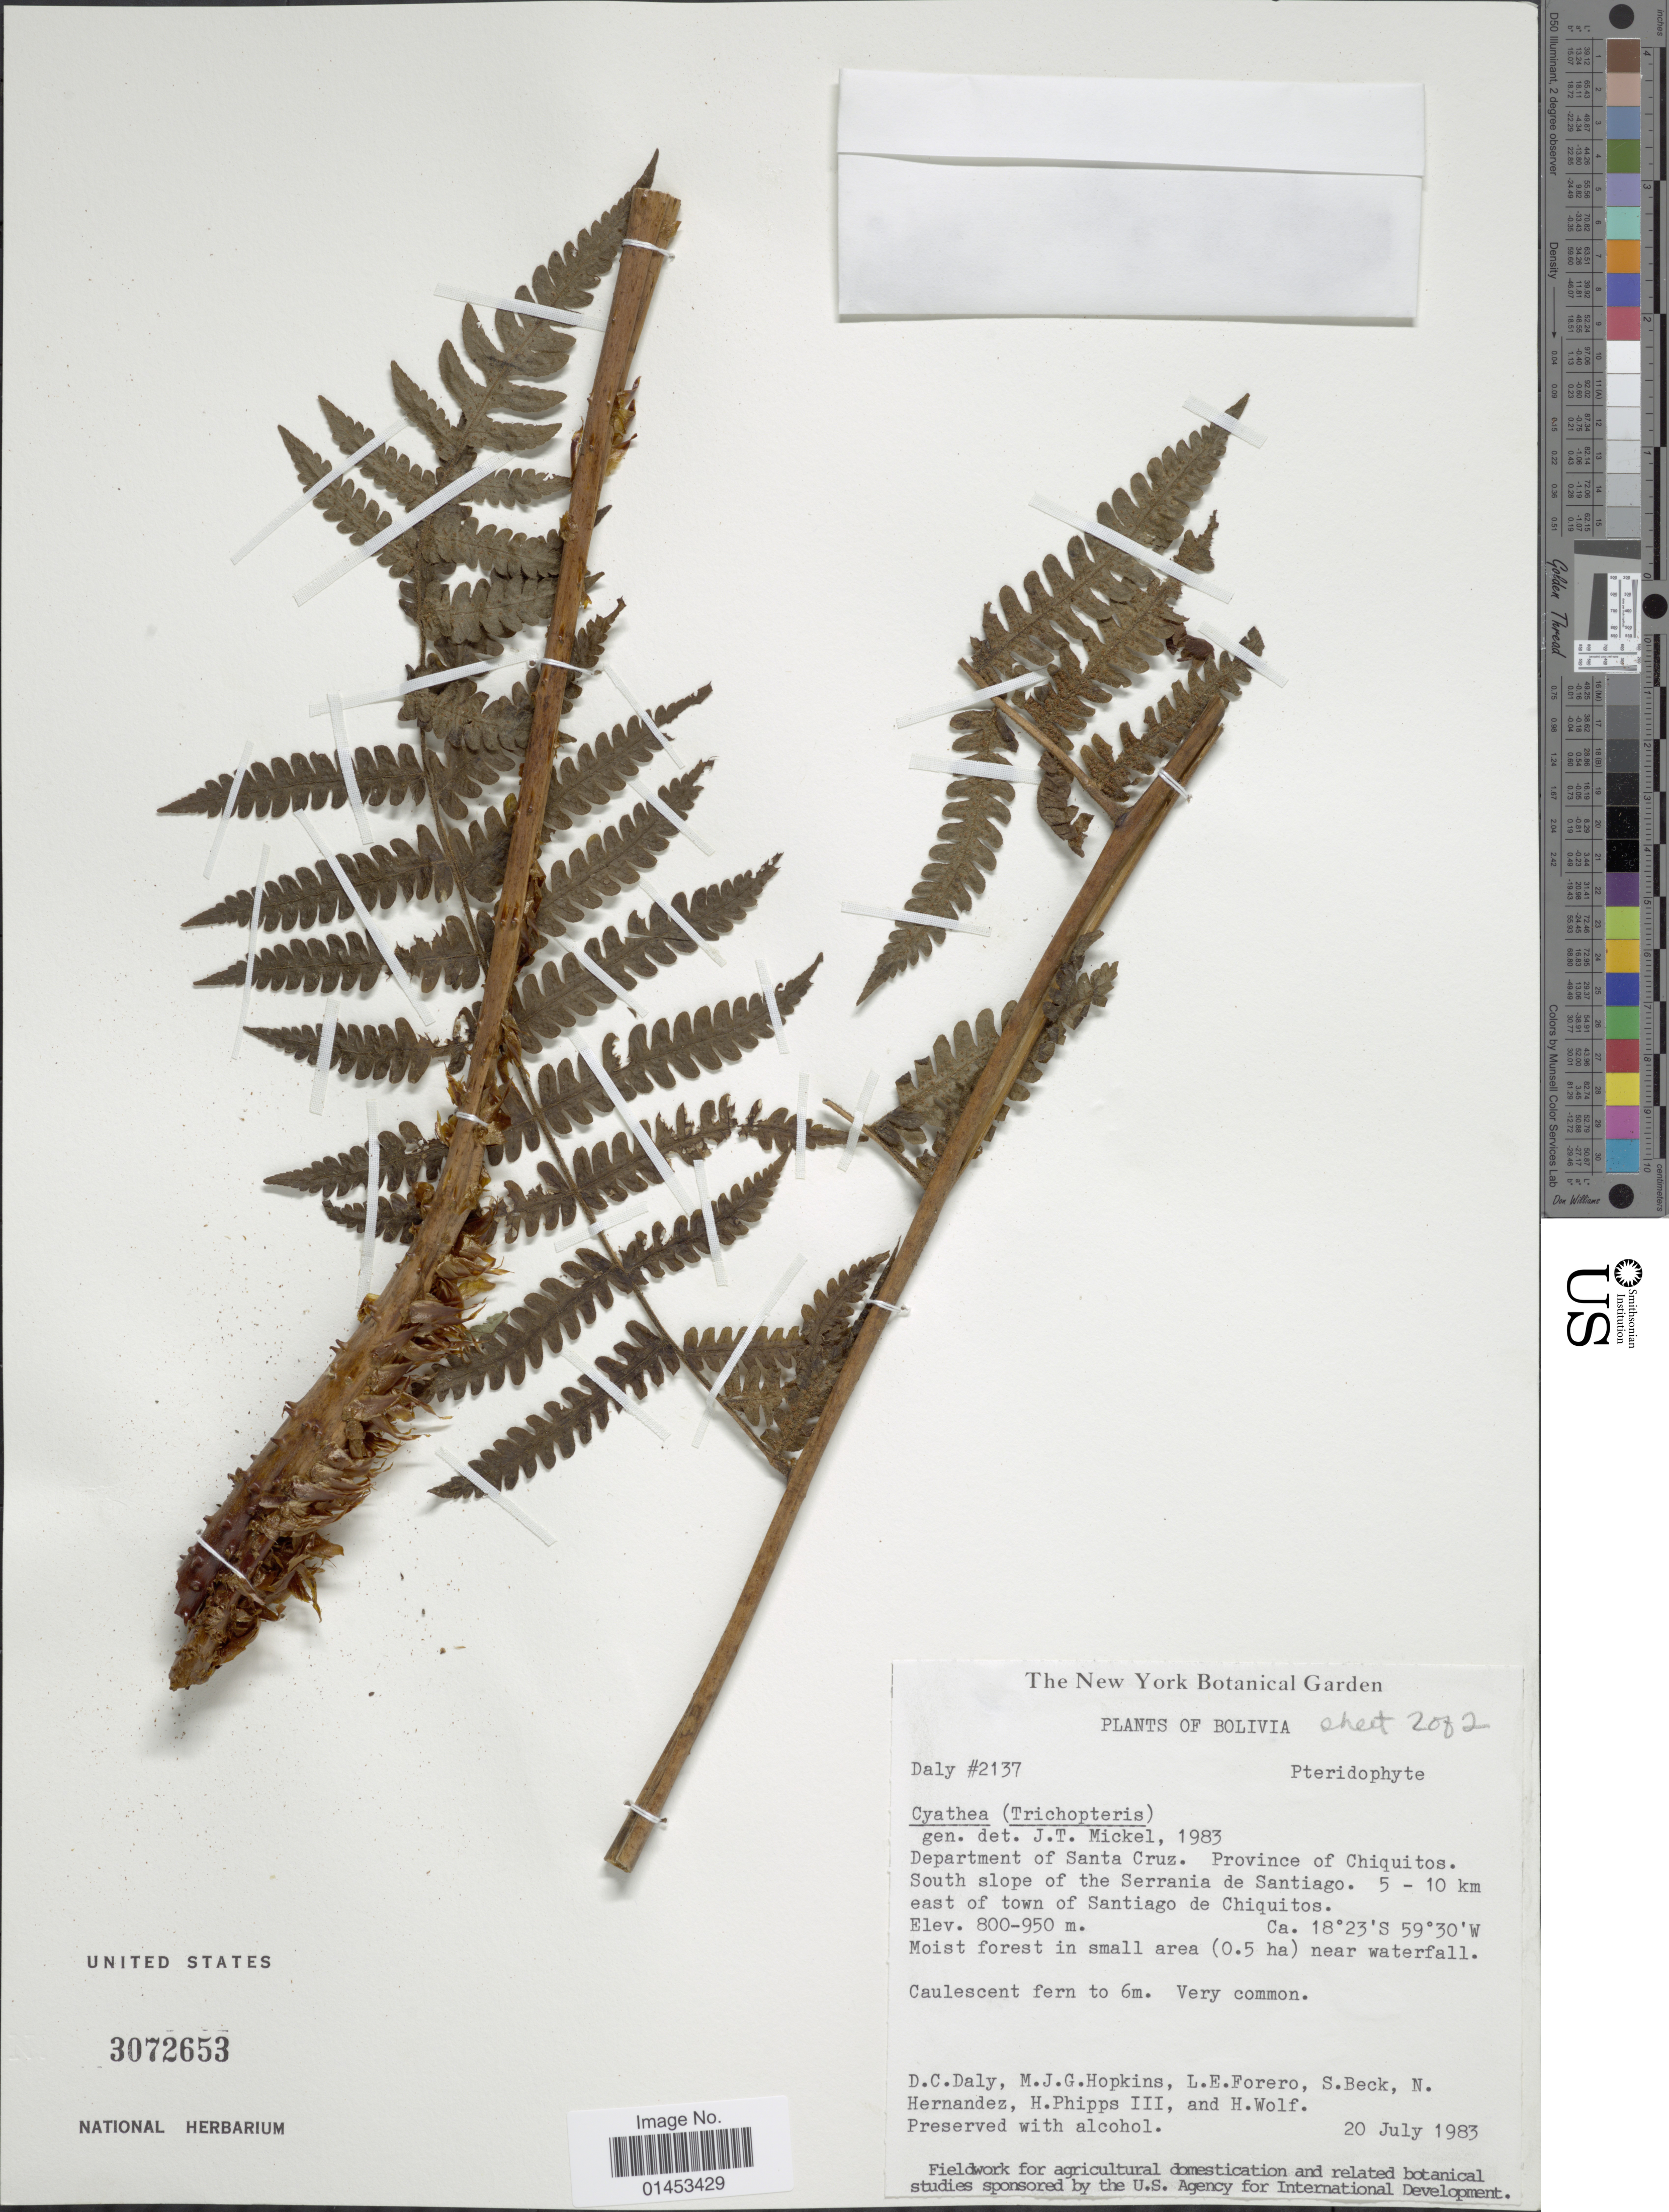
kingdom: Plantae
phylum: Tracheophyta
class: Polypodiopsida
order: Cyatheales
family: Cyatheaceae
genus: Cyathea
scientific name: Cyathea sp.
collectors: D. C. Daly, M. J. G. Hopkins, Forero, L., S. G. Beck & et al.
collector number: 2137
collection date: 1983-07-20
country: Bolivia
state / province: Santa Cruz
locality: Department of Santa Cruz, province of Chiquitos, South slope of the Serrania de Santiago, 5-10km east of town of Santiago de Chiquitos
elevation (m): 800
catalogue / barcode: US 3072653